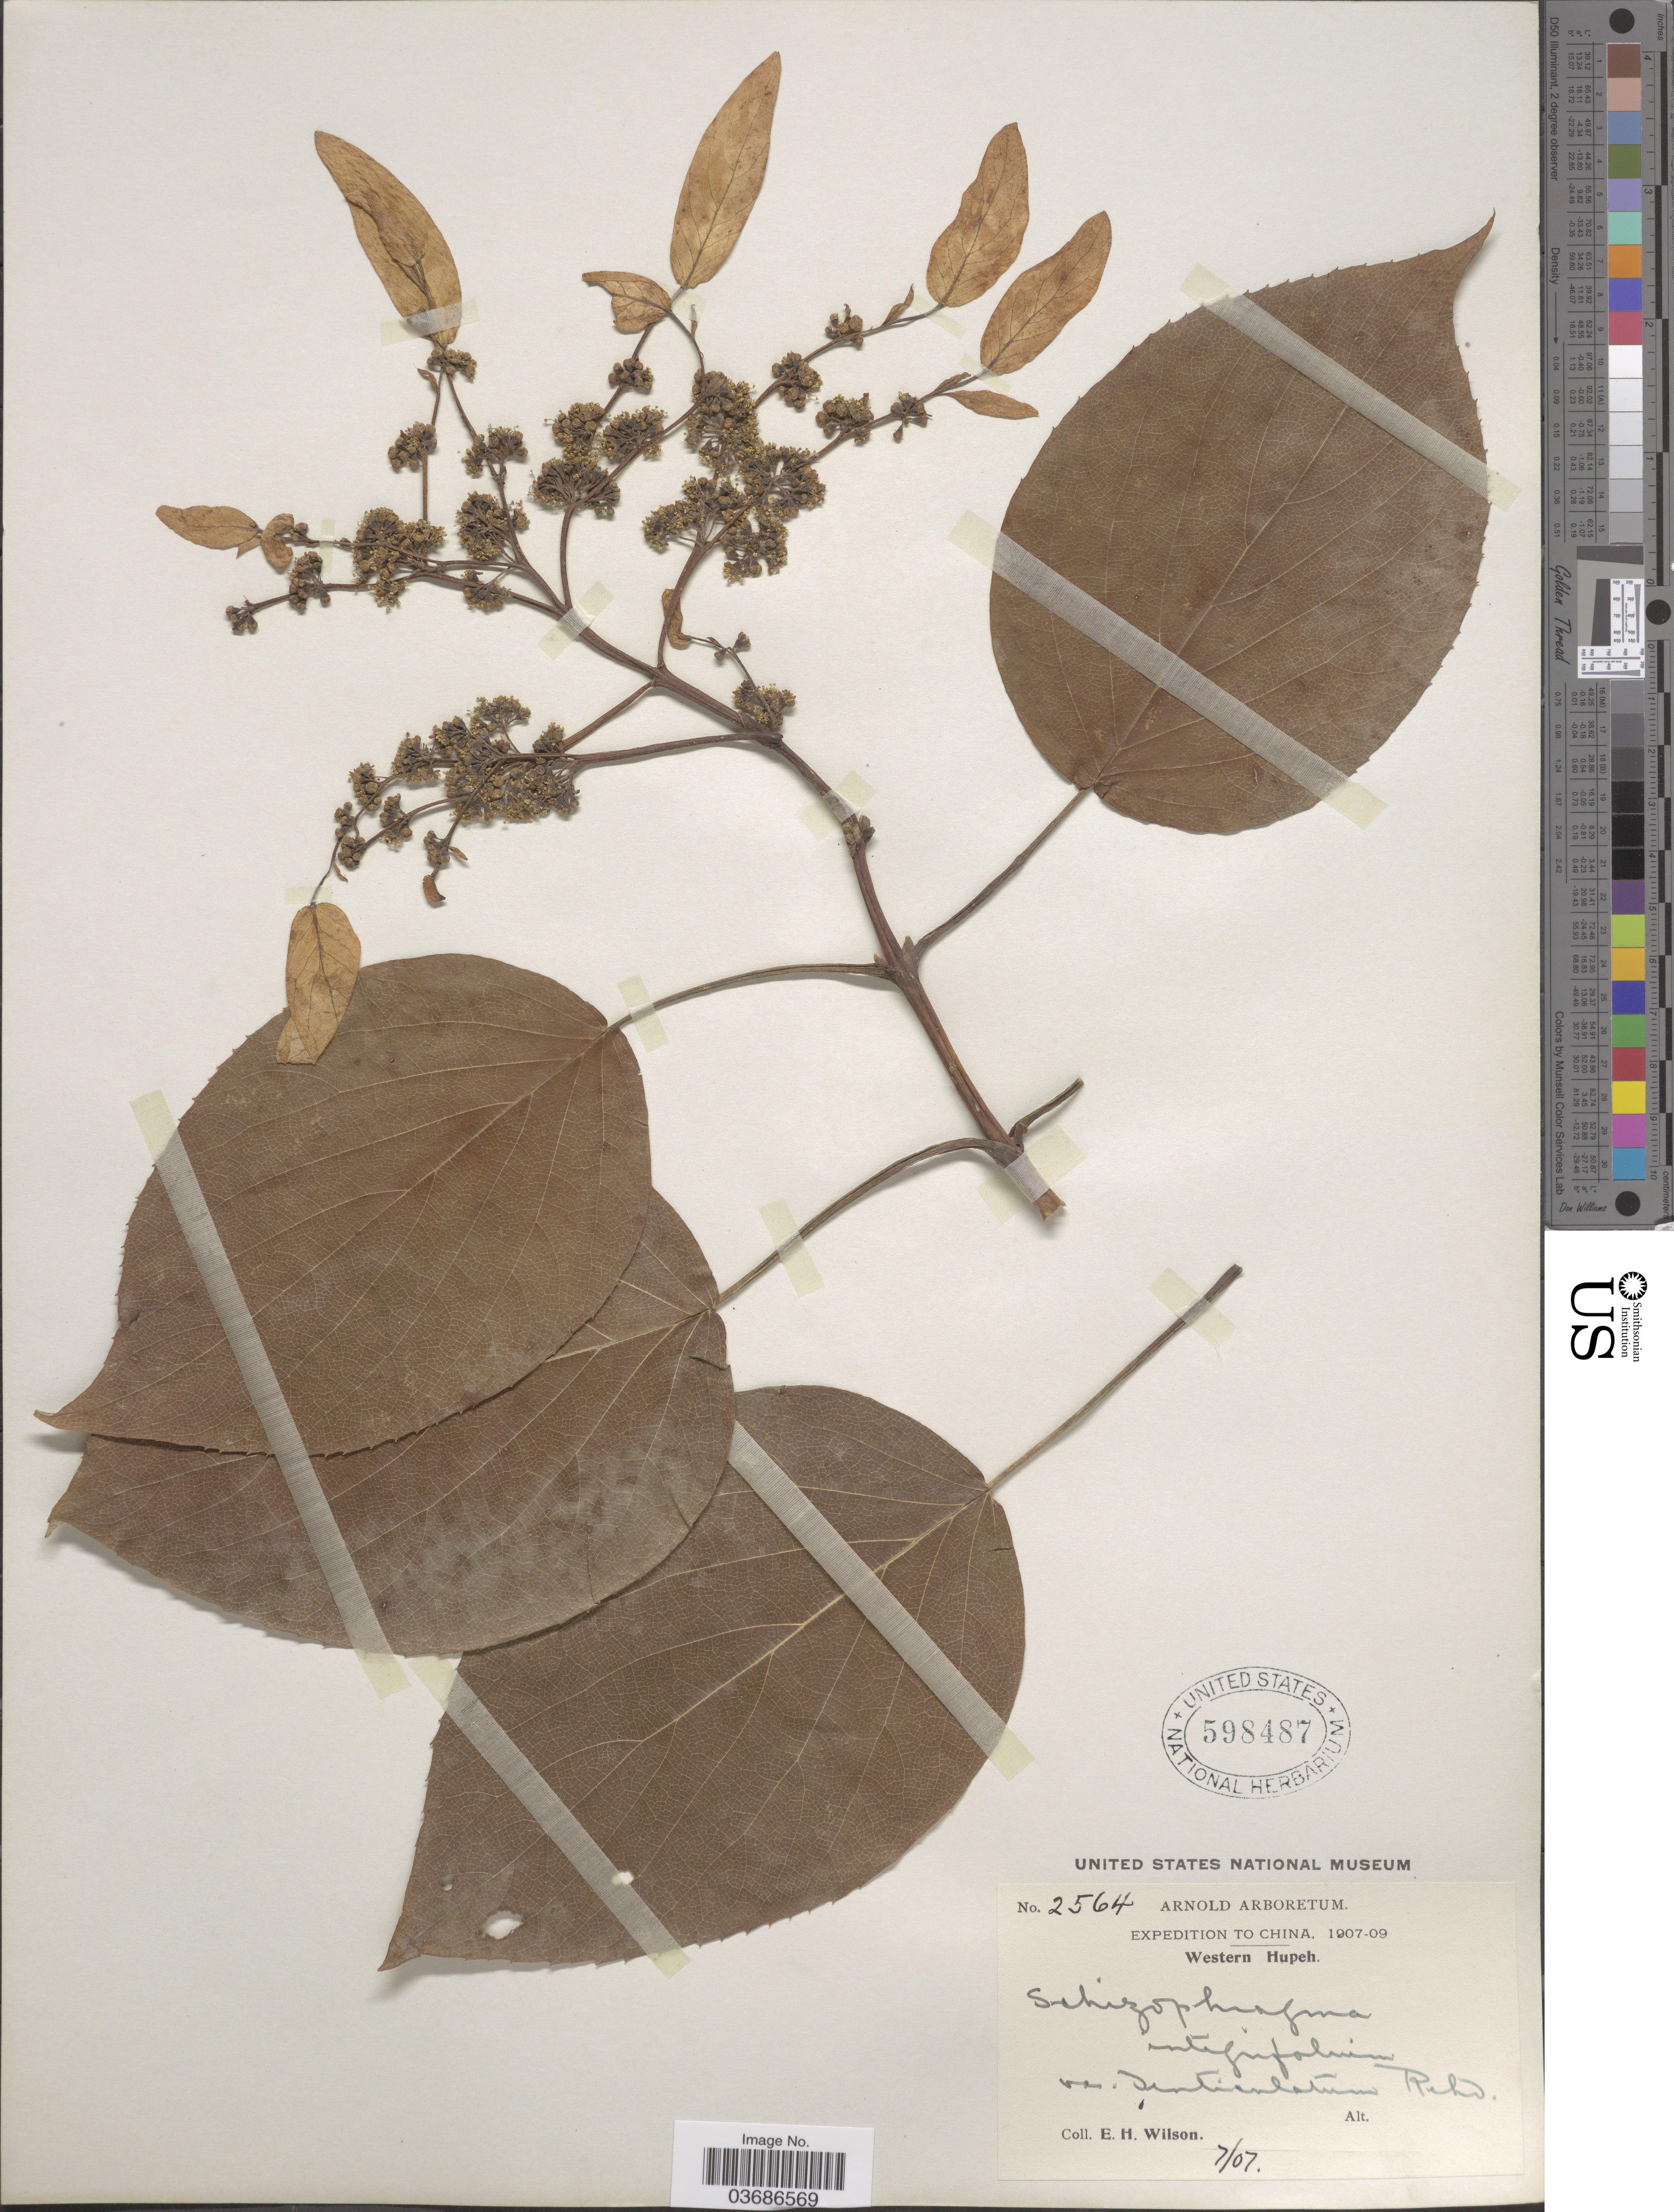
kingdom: Plantae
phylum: Tracheophyta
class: Magnoliopsida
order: Cornales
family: Hydrangeaceae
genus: Hydrangea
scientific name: Hydrangea ampla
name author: (Chun) Y. De Smet & Granados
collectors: E. Wilson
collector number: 2564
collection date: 1907-07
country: China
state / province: Hubei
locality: Expedition to China, 1907-09. Western Hupeh.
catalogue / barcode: US 598487